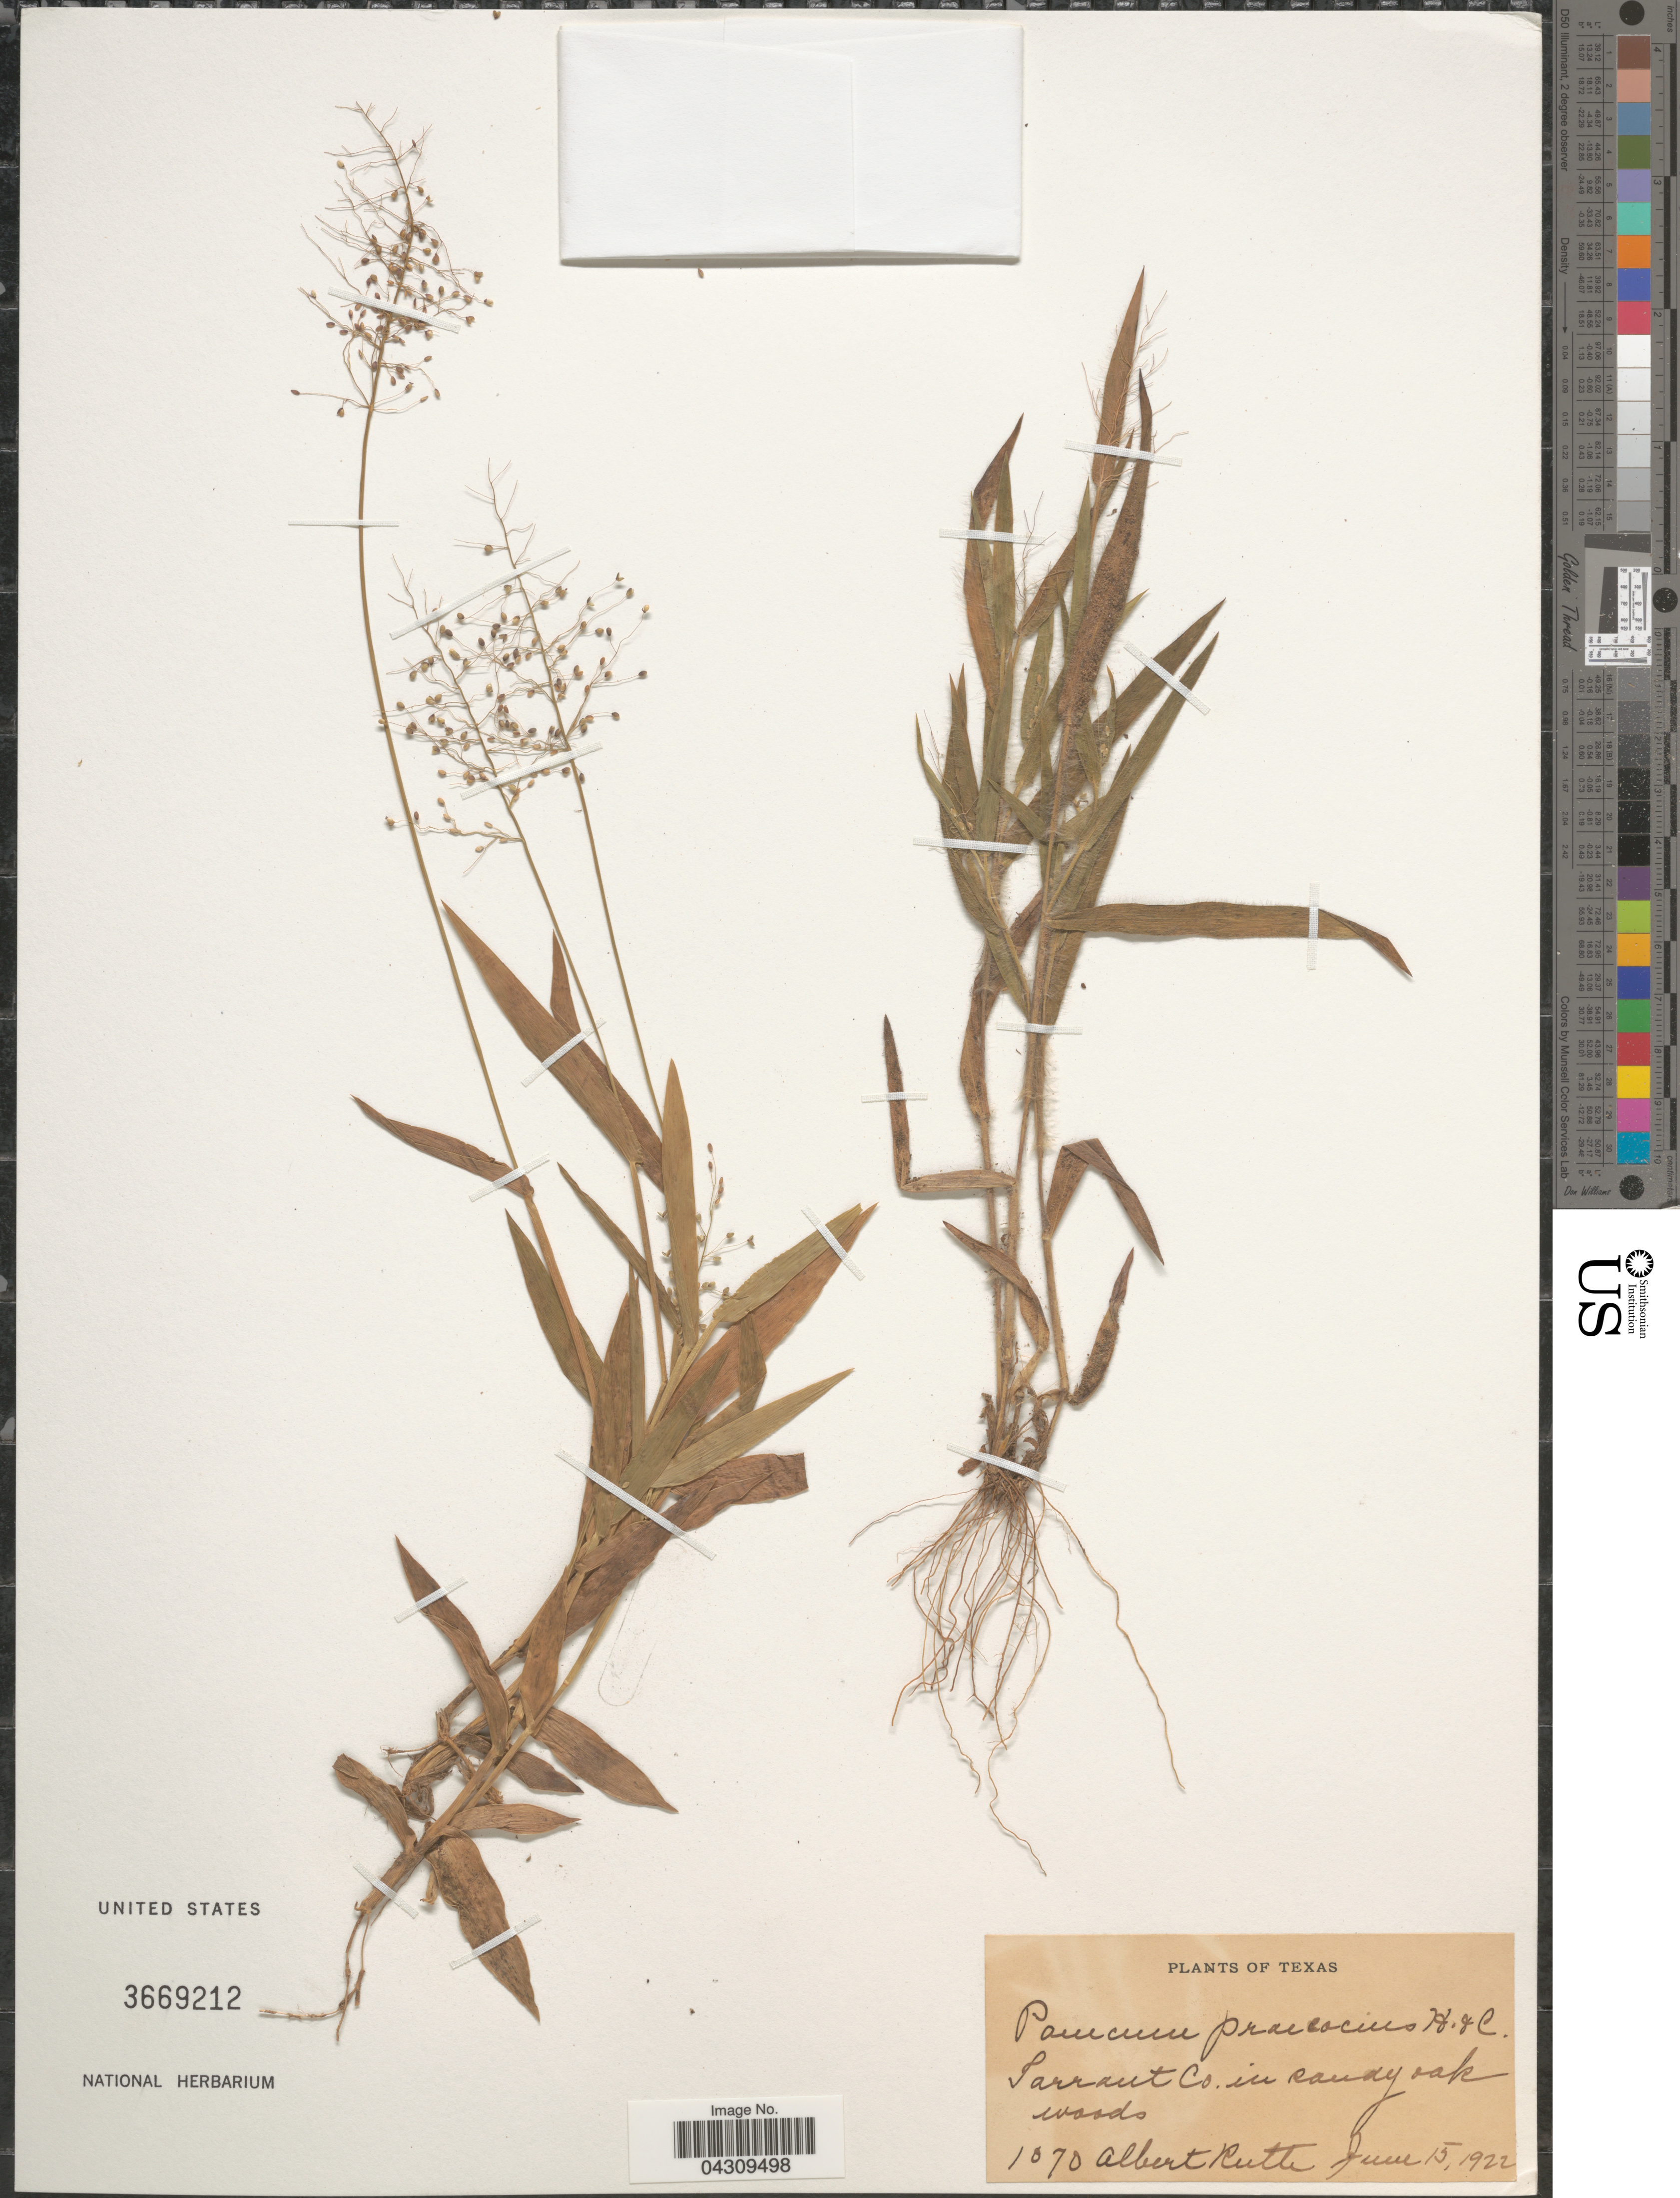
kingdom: Plantae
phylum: Tracheophyta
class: Liliopsida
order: Poales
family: Poaceae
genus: Dichanthelium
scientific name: Dichanthelium acuminatum var. acuminatum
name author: (Sw.) Gould & C.A. Clark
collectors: A. Ruth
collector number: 1070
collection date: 1922-06-15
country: United States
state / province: Texas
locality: Parraut Co. In sandy oak woods.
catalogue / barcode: US 3669212